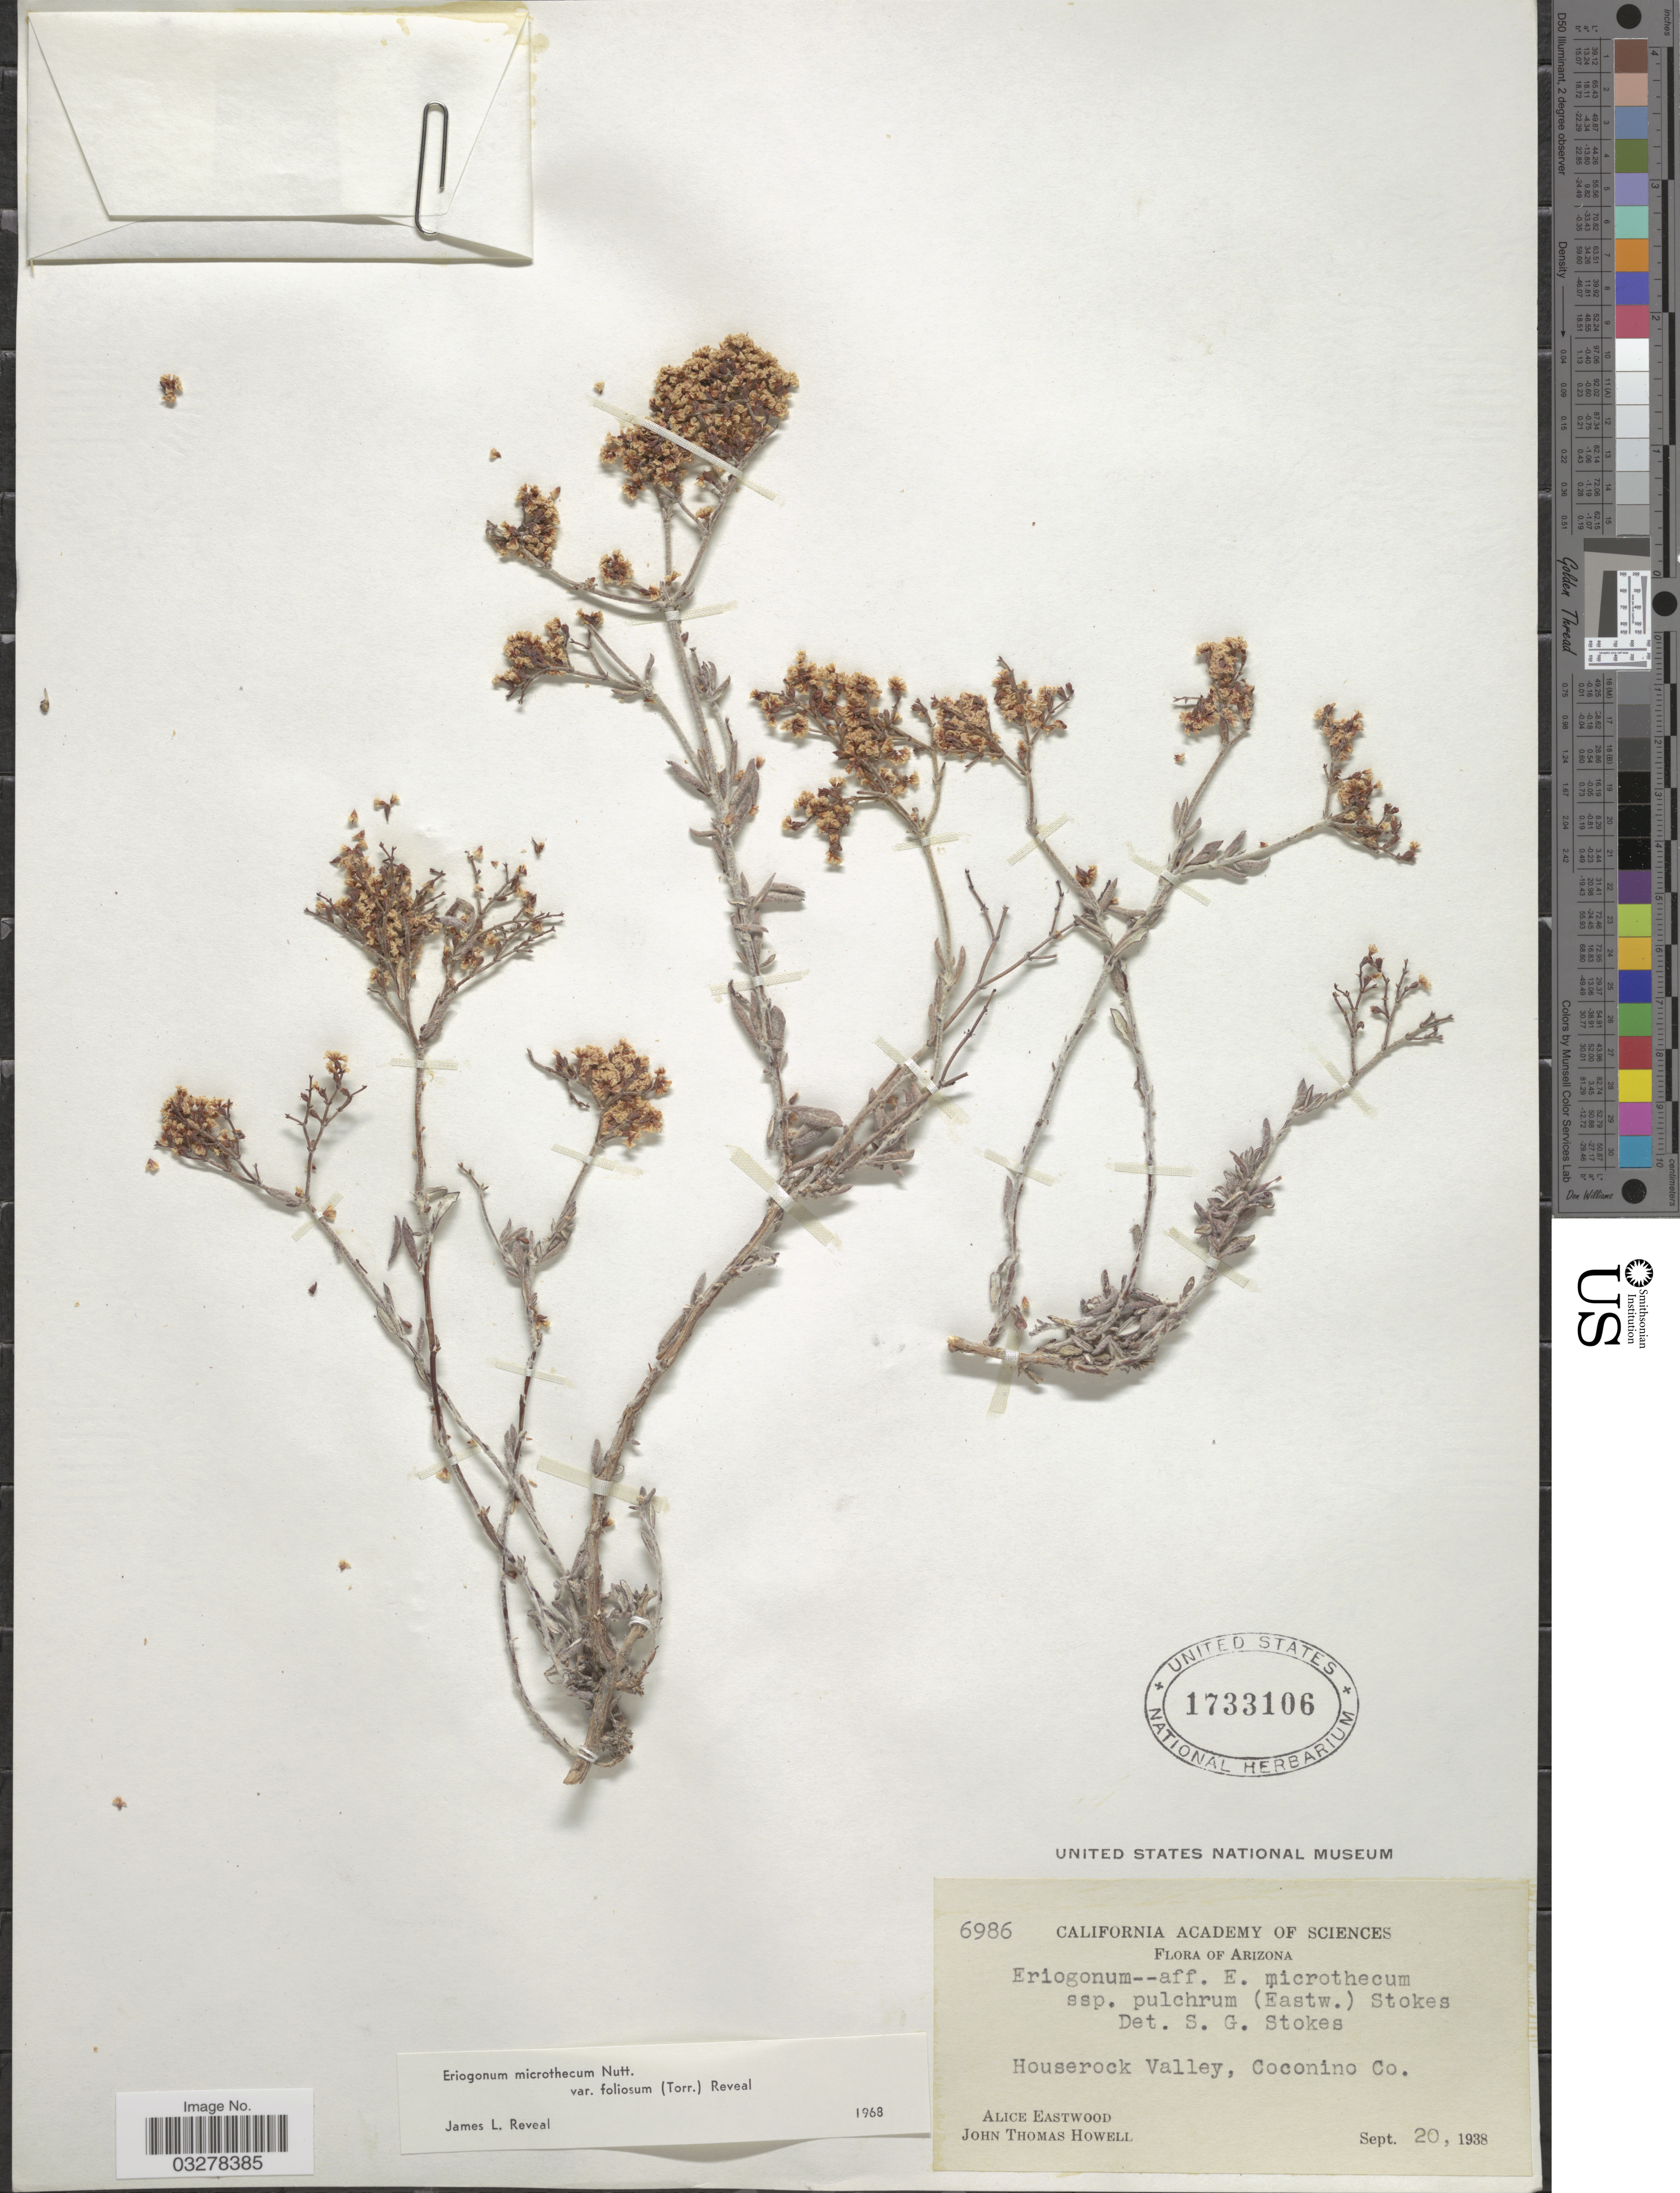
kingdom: Plantae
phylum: Tracheophyta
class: Magnoliopsida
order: Caryophyllales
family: Polygonaceae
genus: Eriogonum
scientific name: Eriogonum microtheca var. foliosum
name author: (Torr. & A. Gray) Reveal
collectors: A. Eastwood & J. T. Howell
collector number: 6986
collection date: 1938-09-20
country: United States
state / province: Arizona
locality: Houserock Valley, Coconino Co.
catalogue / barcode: US 1733106